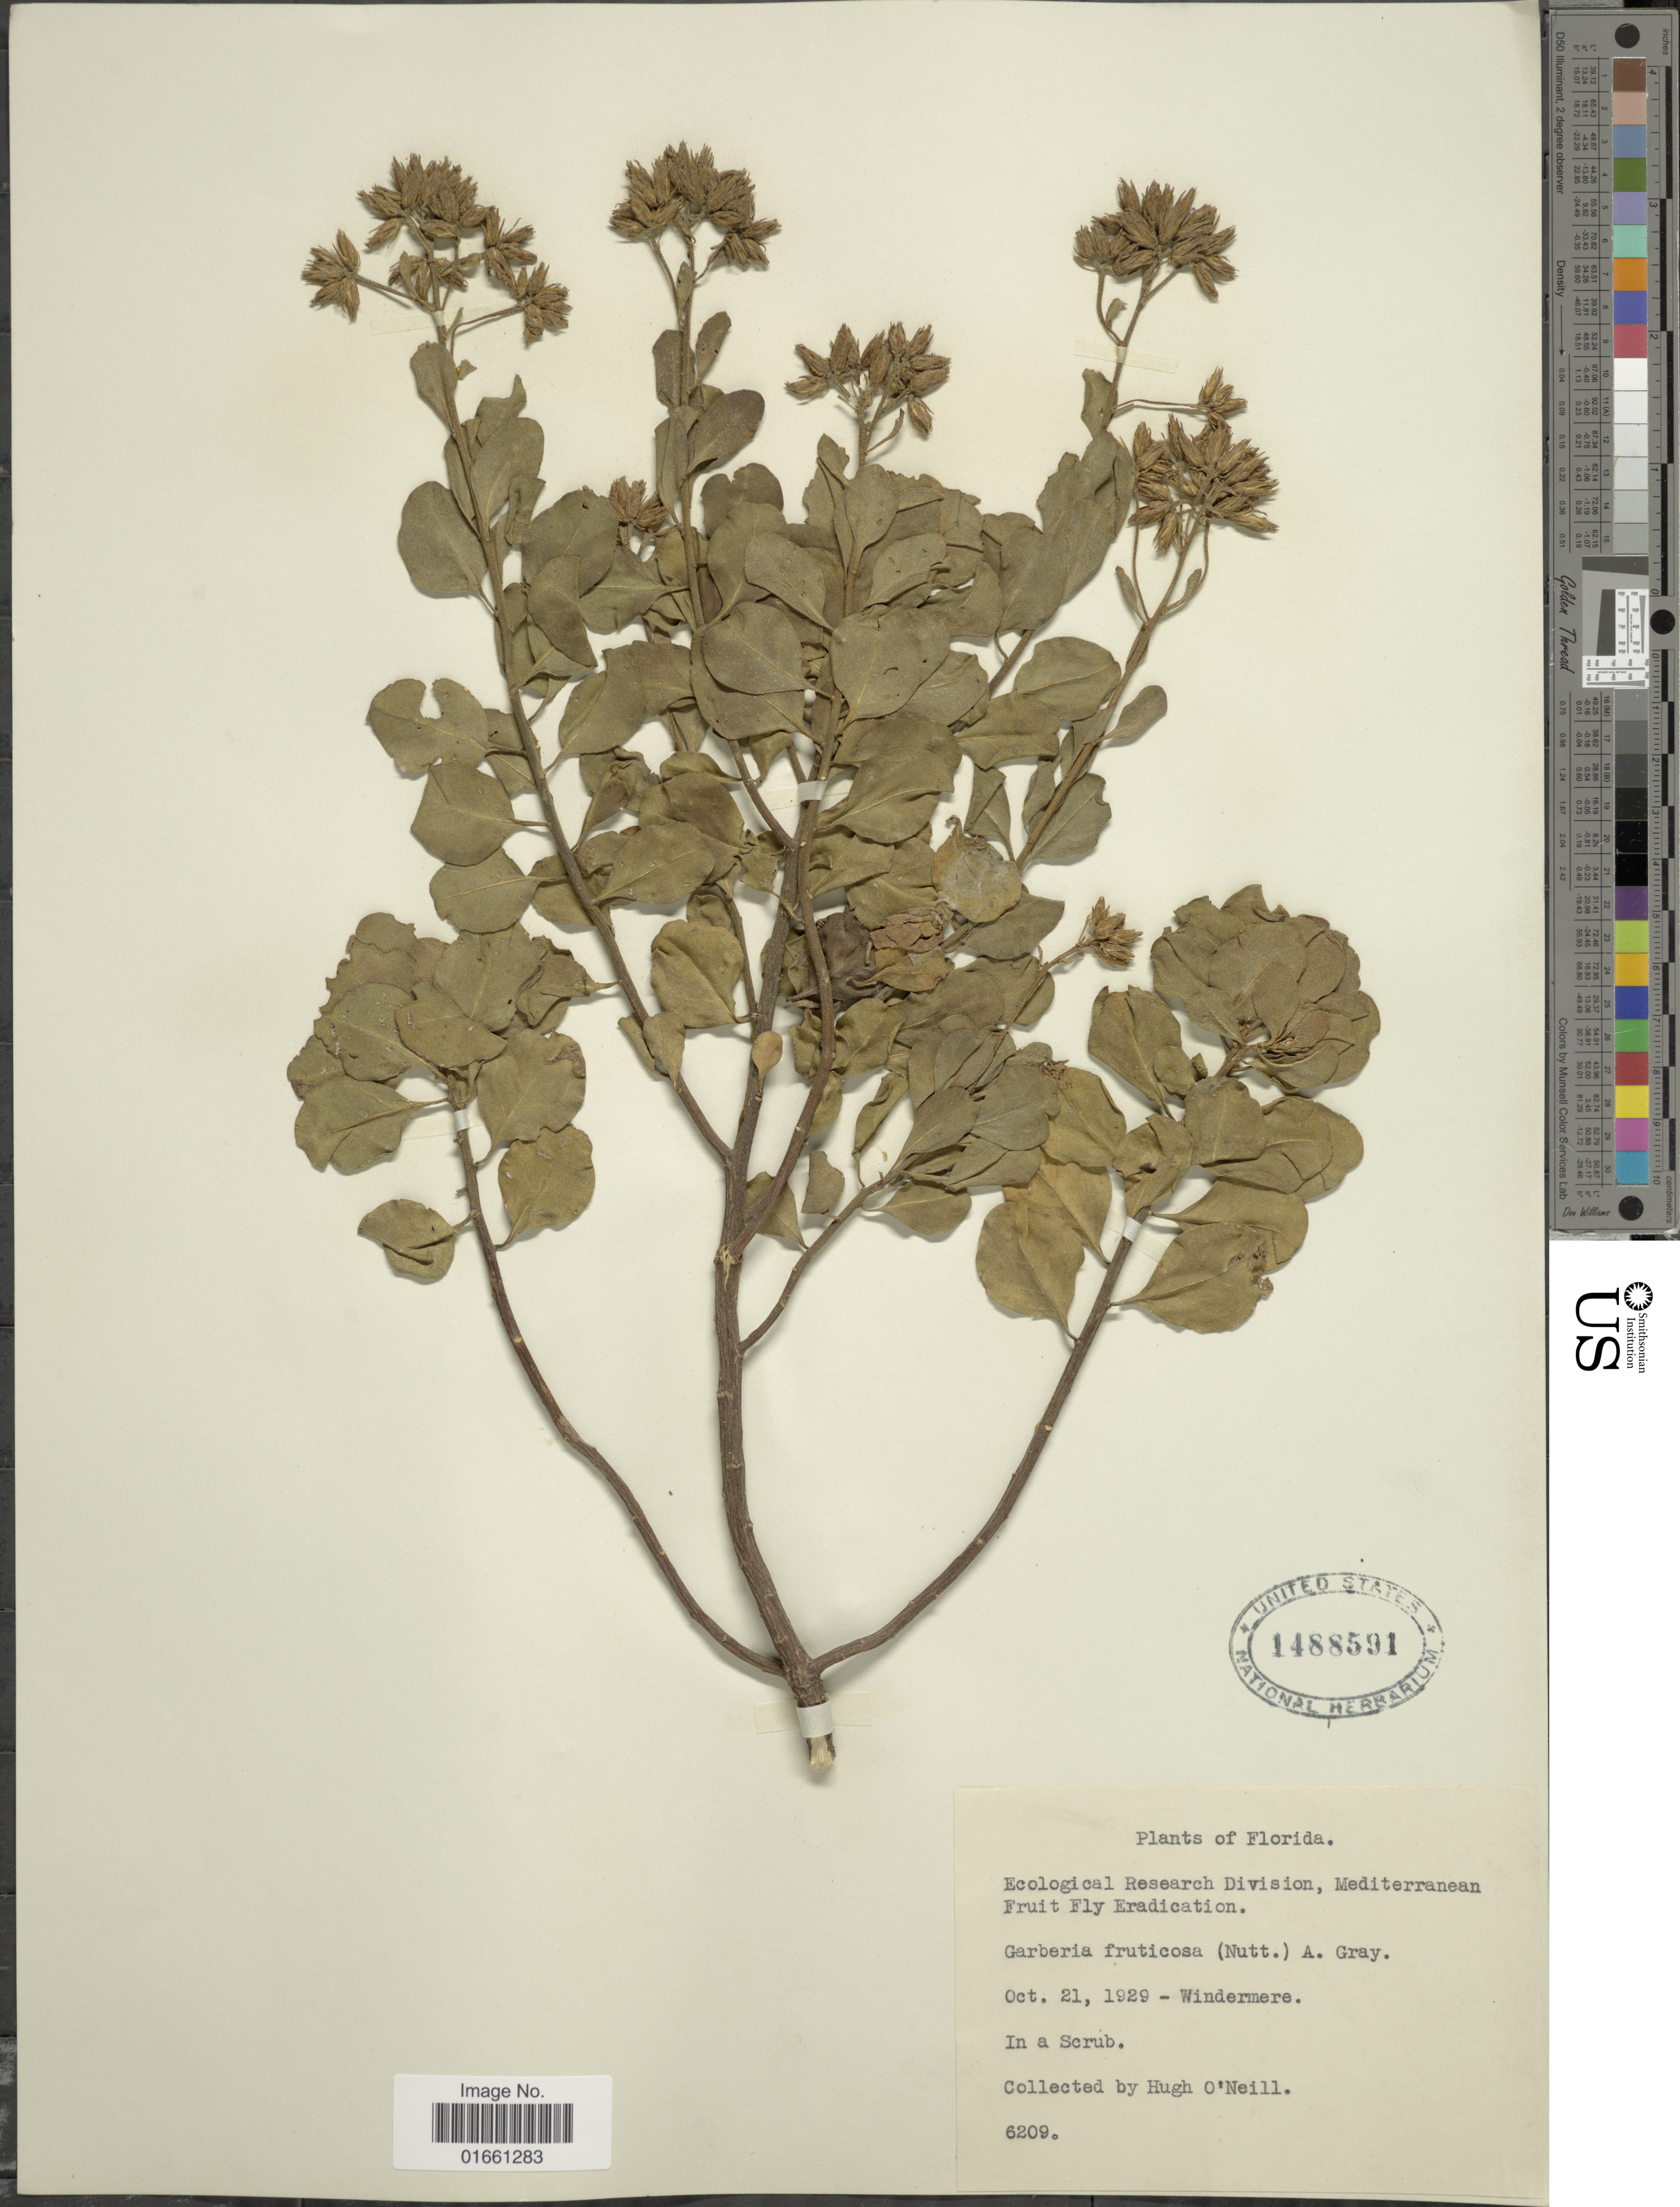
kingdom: Plantae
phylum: Tracheophyta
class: Magnoliopsida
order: Asterales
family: Asteraceae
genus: Garberia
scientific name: Garberia heterophylla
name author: (W. Bartram) Merr. & F. Harper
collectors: H. O'Neill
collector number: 6209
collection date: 1929-10-21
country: United States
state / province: Florida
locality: Windermere.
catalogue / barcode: US 1488591